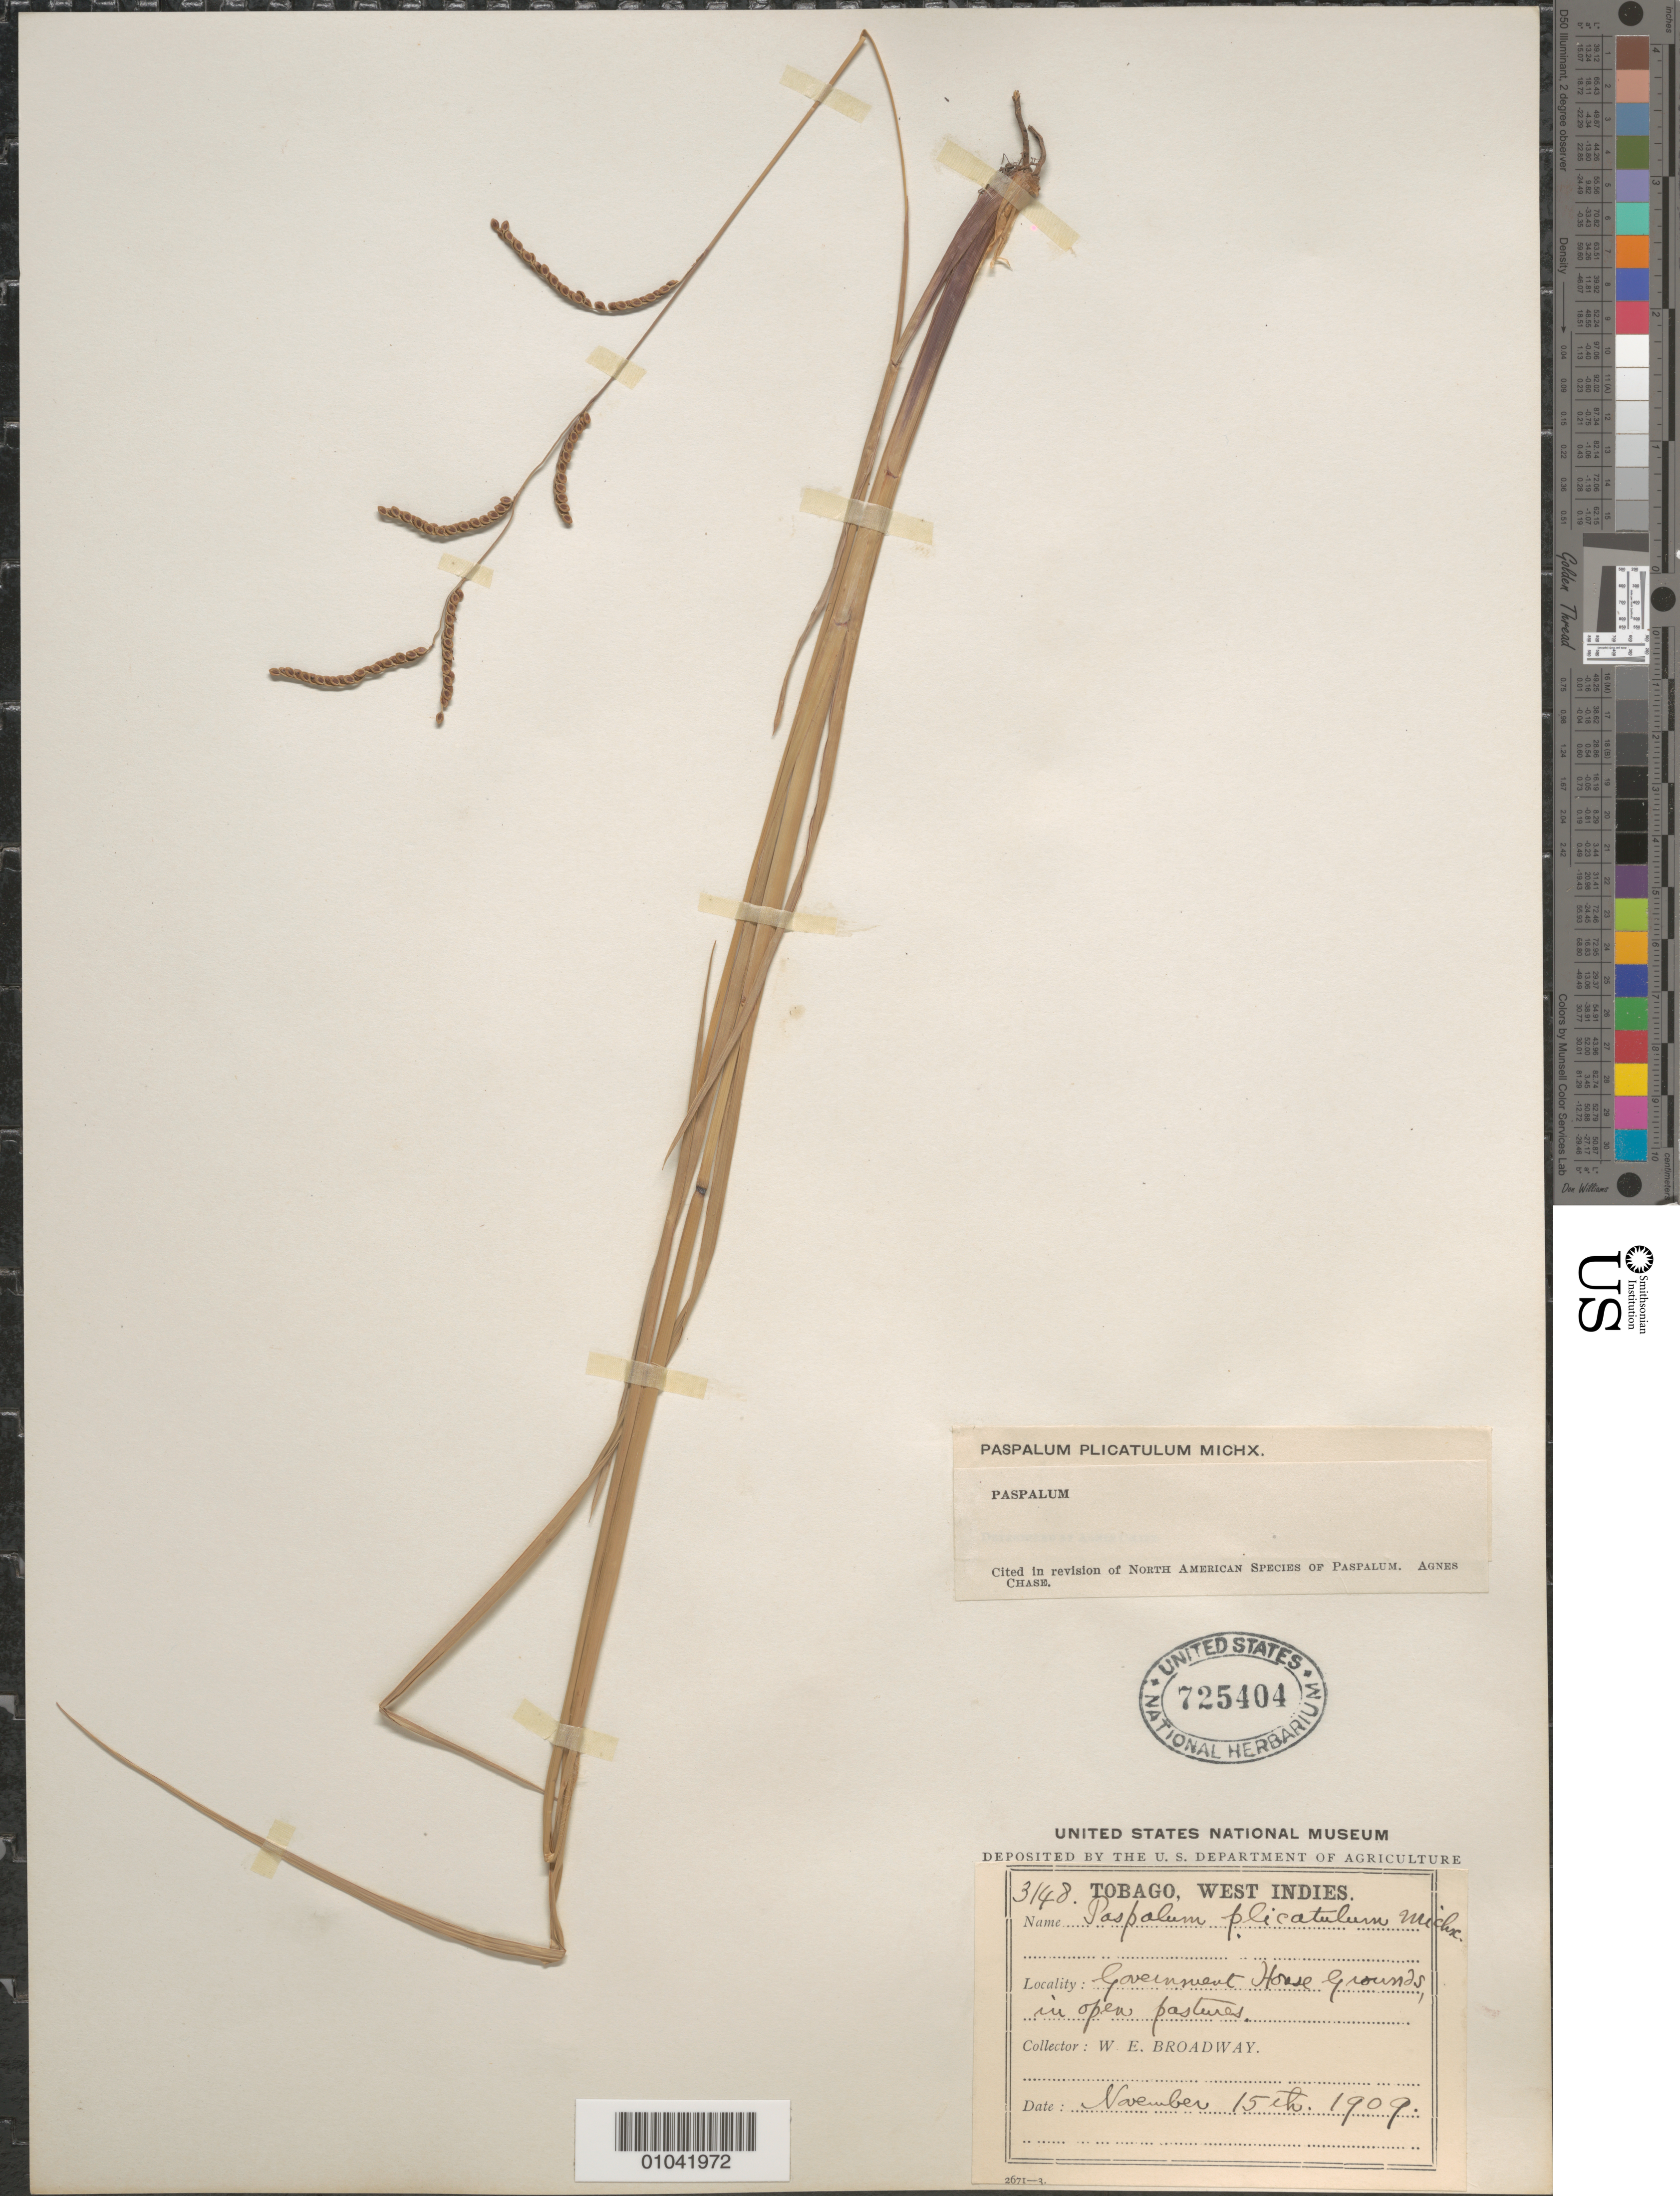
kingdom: Plantae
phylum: Tracheophyta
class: Liliopsida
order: Poales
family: Poaceae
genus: Paspalum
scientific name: Paspalum plicatulum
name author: Michx.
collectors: W. E. Broadway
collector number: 3148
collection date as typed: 15 Nov 1909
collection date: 1909-11-15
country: Trinidad and Tobago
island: Tobago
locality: Government House Grounds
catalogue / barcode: US 725404